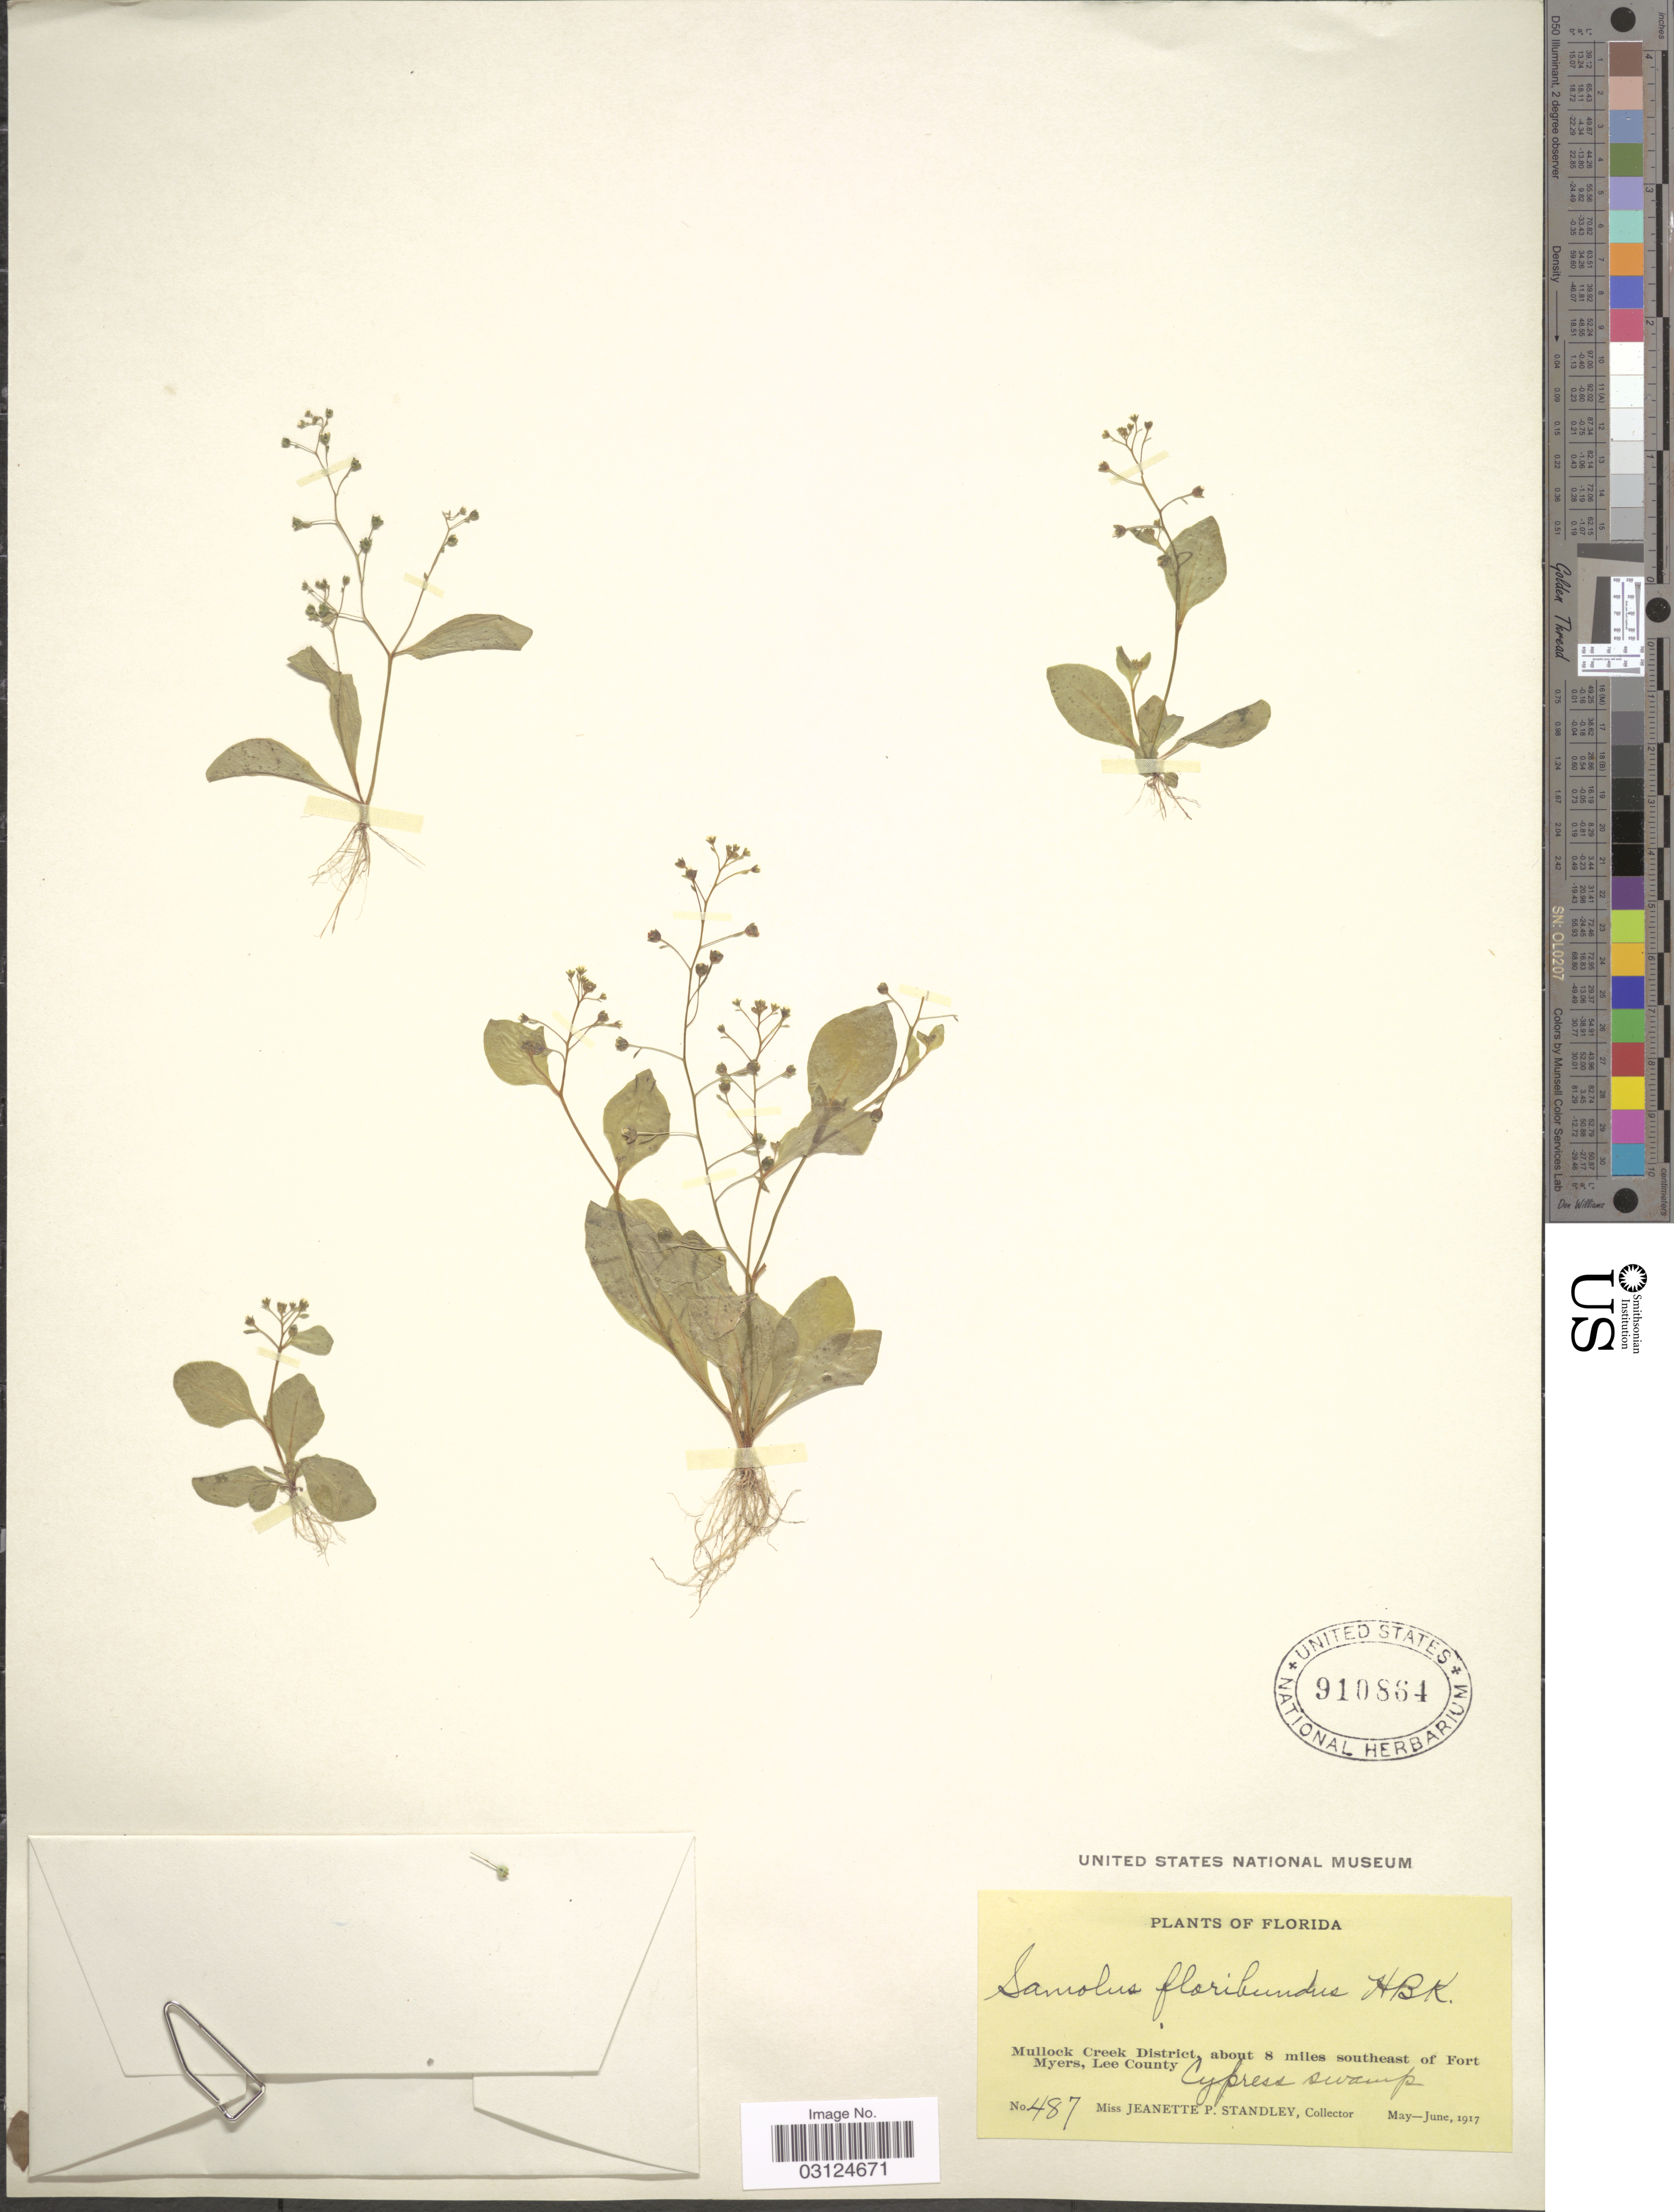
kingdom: Plantae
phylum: Tracheophyta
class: Magnoliopsida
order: Ericales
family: Primulaceae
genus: Samolus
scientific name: Samolus parviflorus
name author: Raf.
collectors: J. P. Standley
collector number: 487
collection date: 1917-05/1917-06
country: United States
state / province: Florida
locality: Mullock Creek District, about 8 miles southeast of Fort Myers, Lee County. Cypress swamp.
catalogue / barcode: US 910864